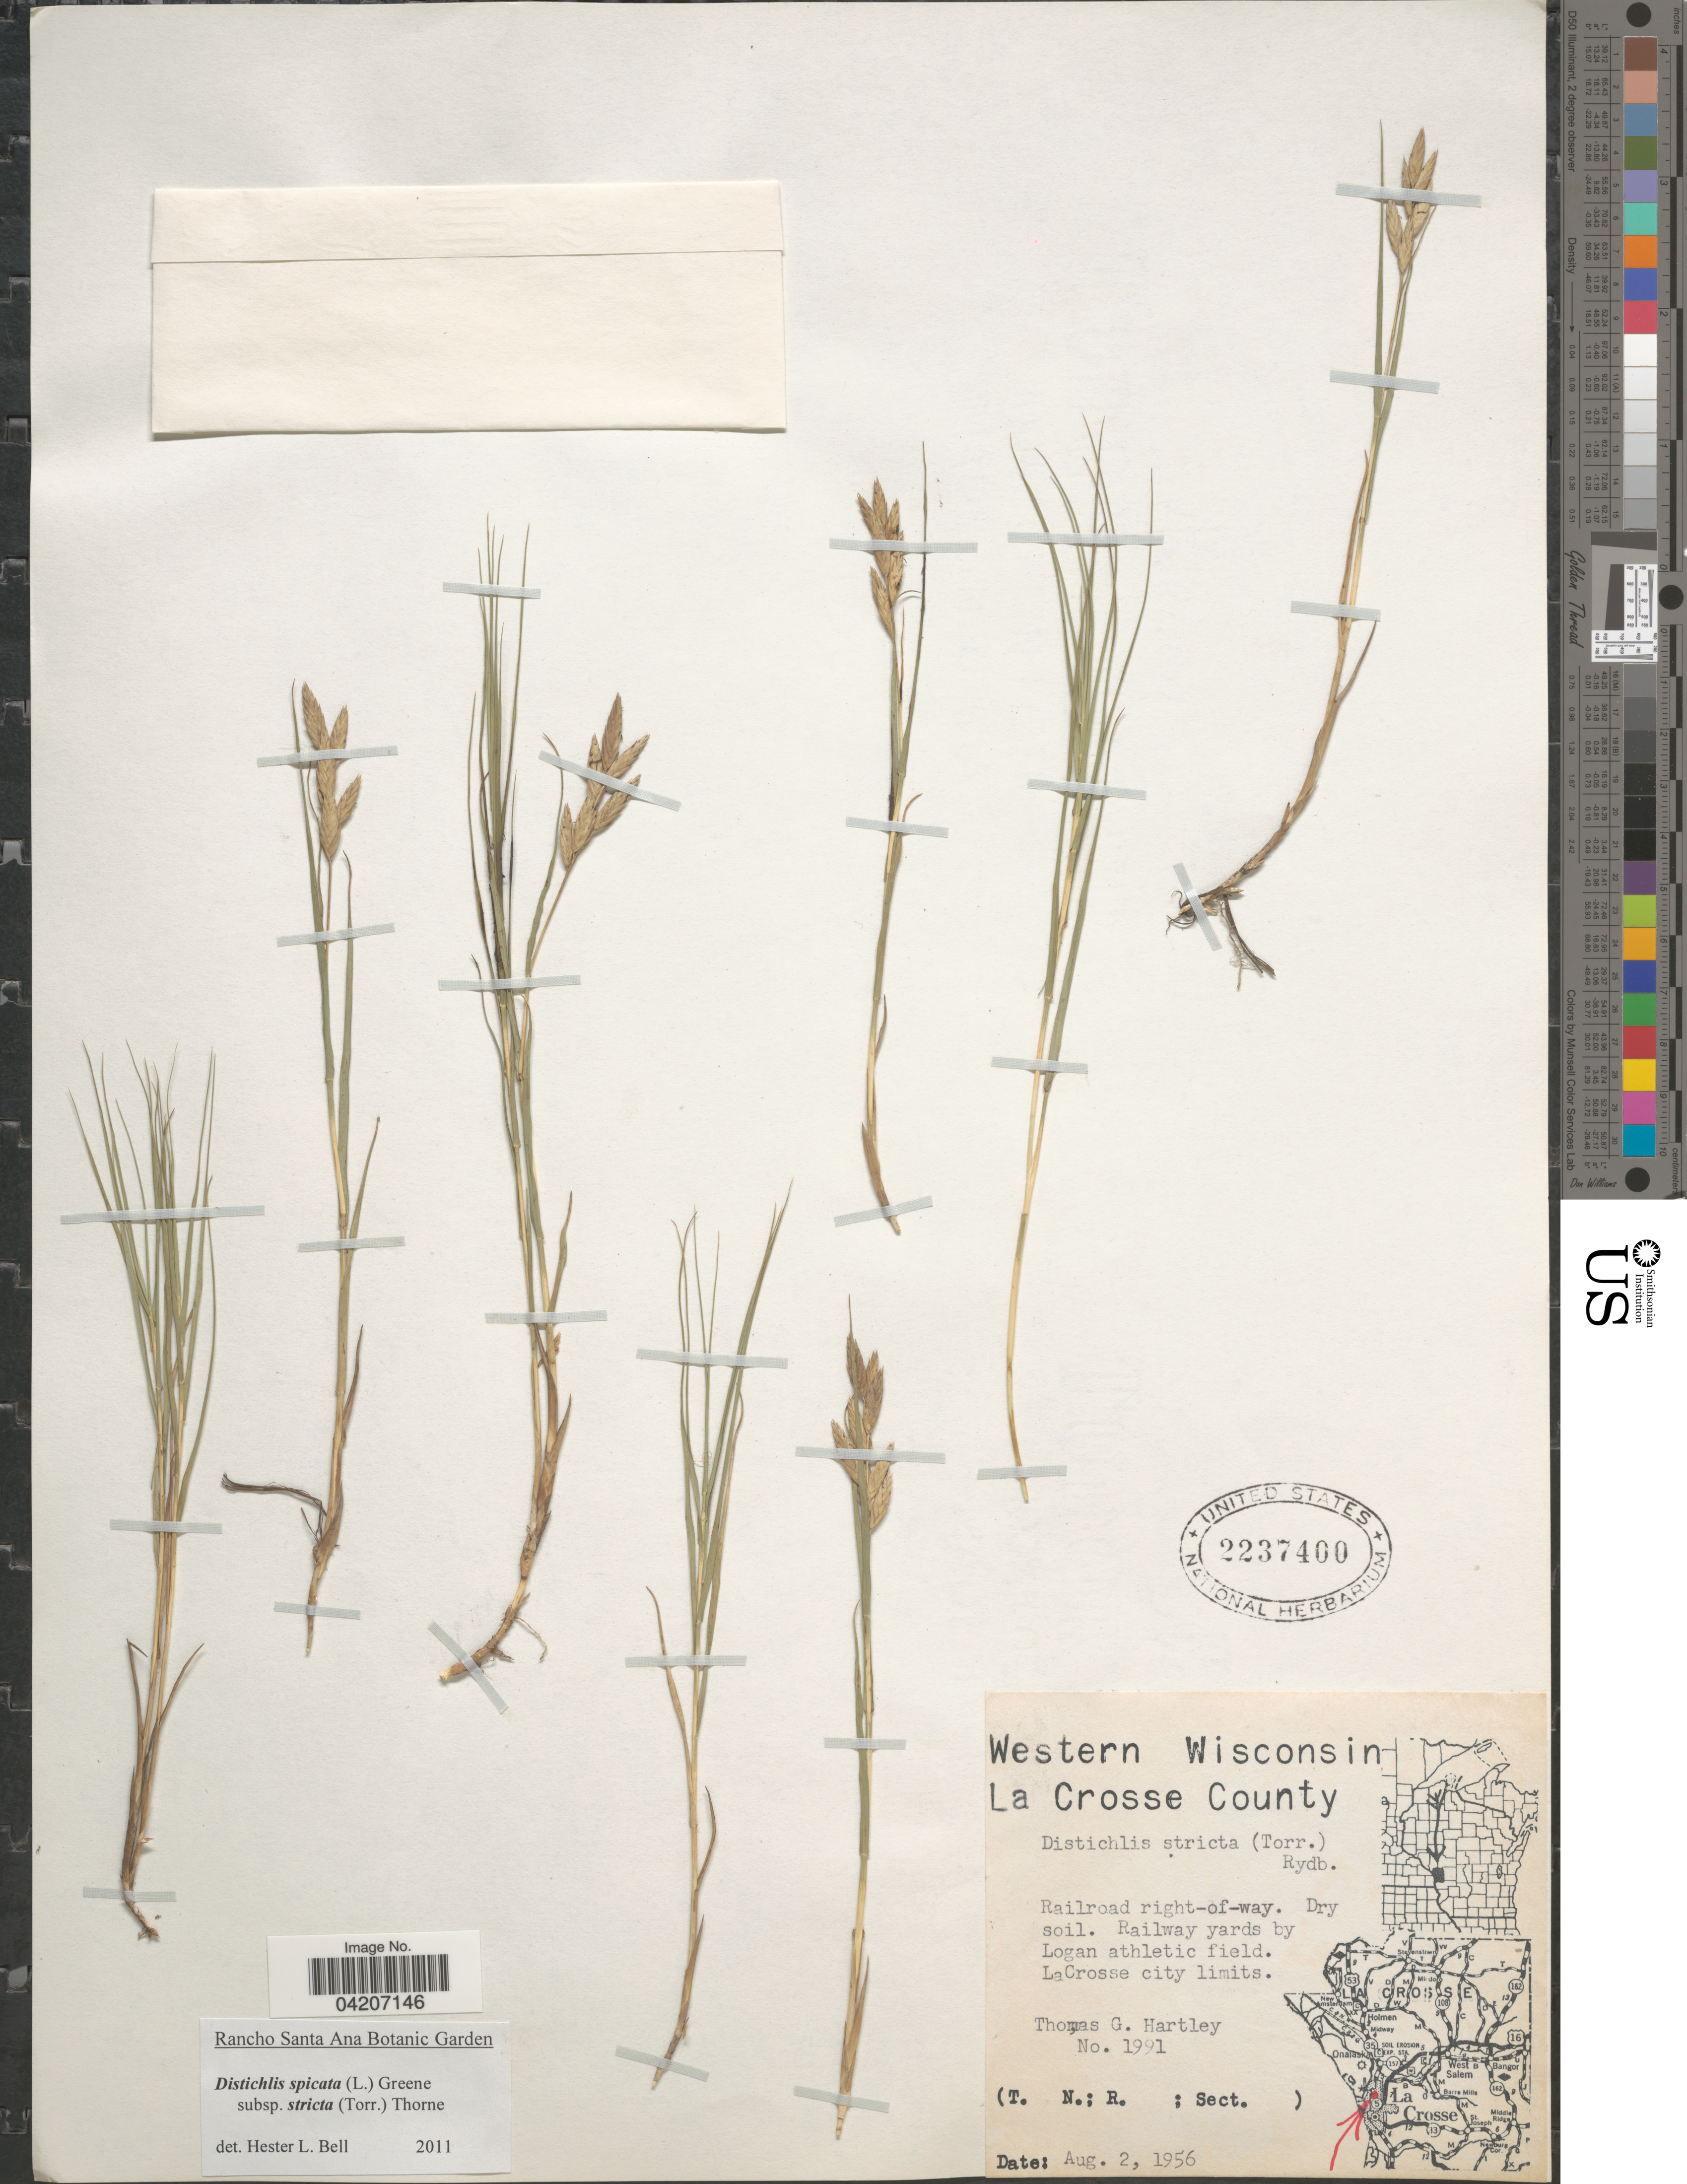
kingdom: Plantae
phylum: Tracheophyta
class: Liliopsida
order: Poales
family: Poaceae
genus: Distichlis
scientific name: Distichlis spicata subsp. stricta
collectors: T. G. Hartley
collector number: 1991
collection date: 1956-08-02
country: United States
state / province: Wisconsin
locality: Western Wisconsin. La Crosse County. Railroad right-of-way. Dry soil. Railway yards by Logan athletic field. LaCrosse city limits.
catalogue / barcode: US 2237400